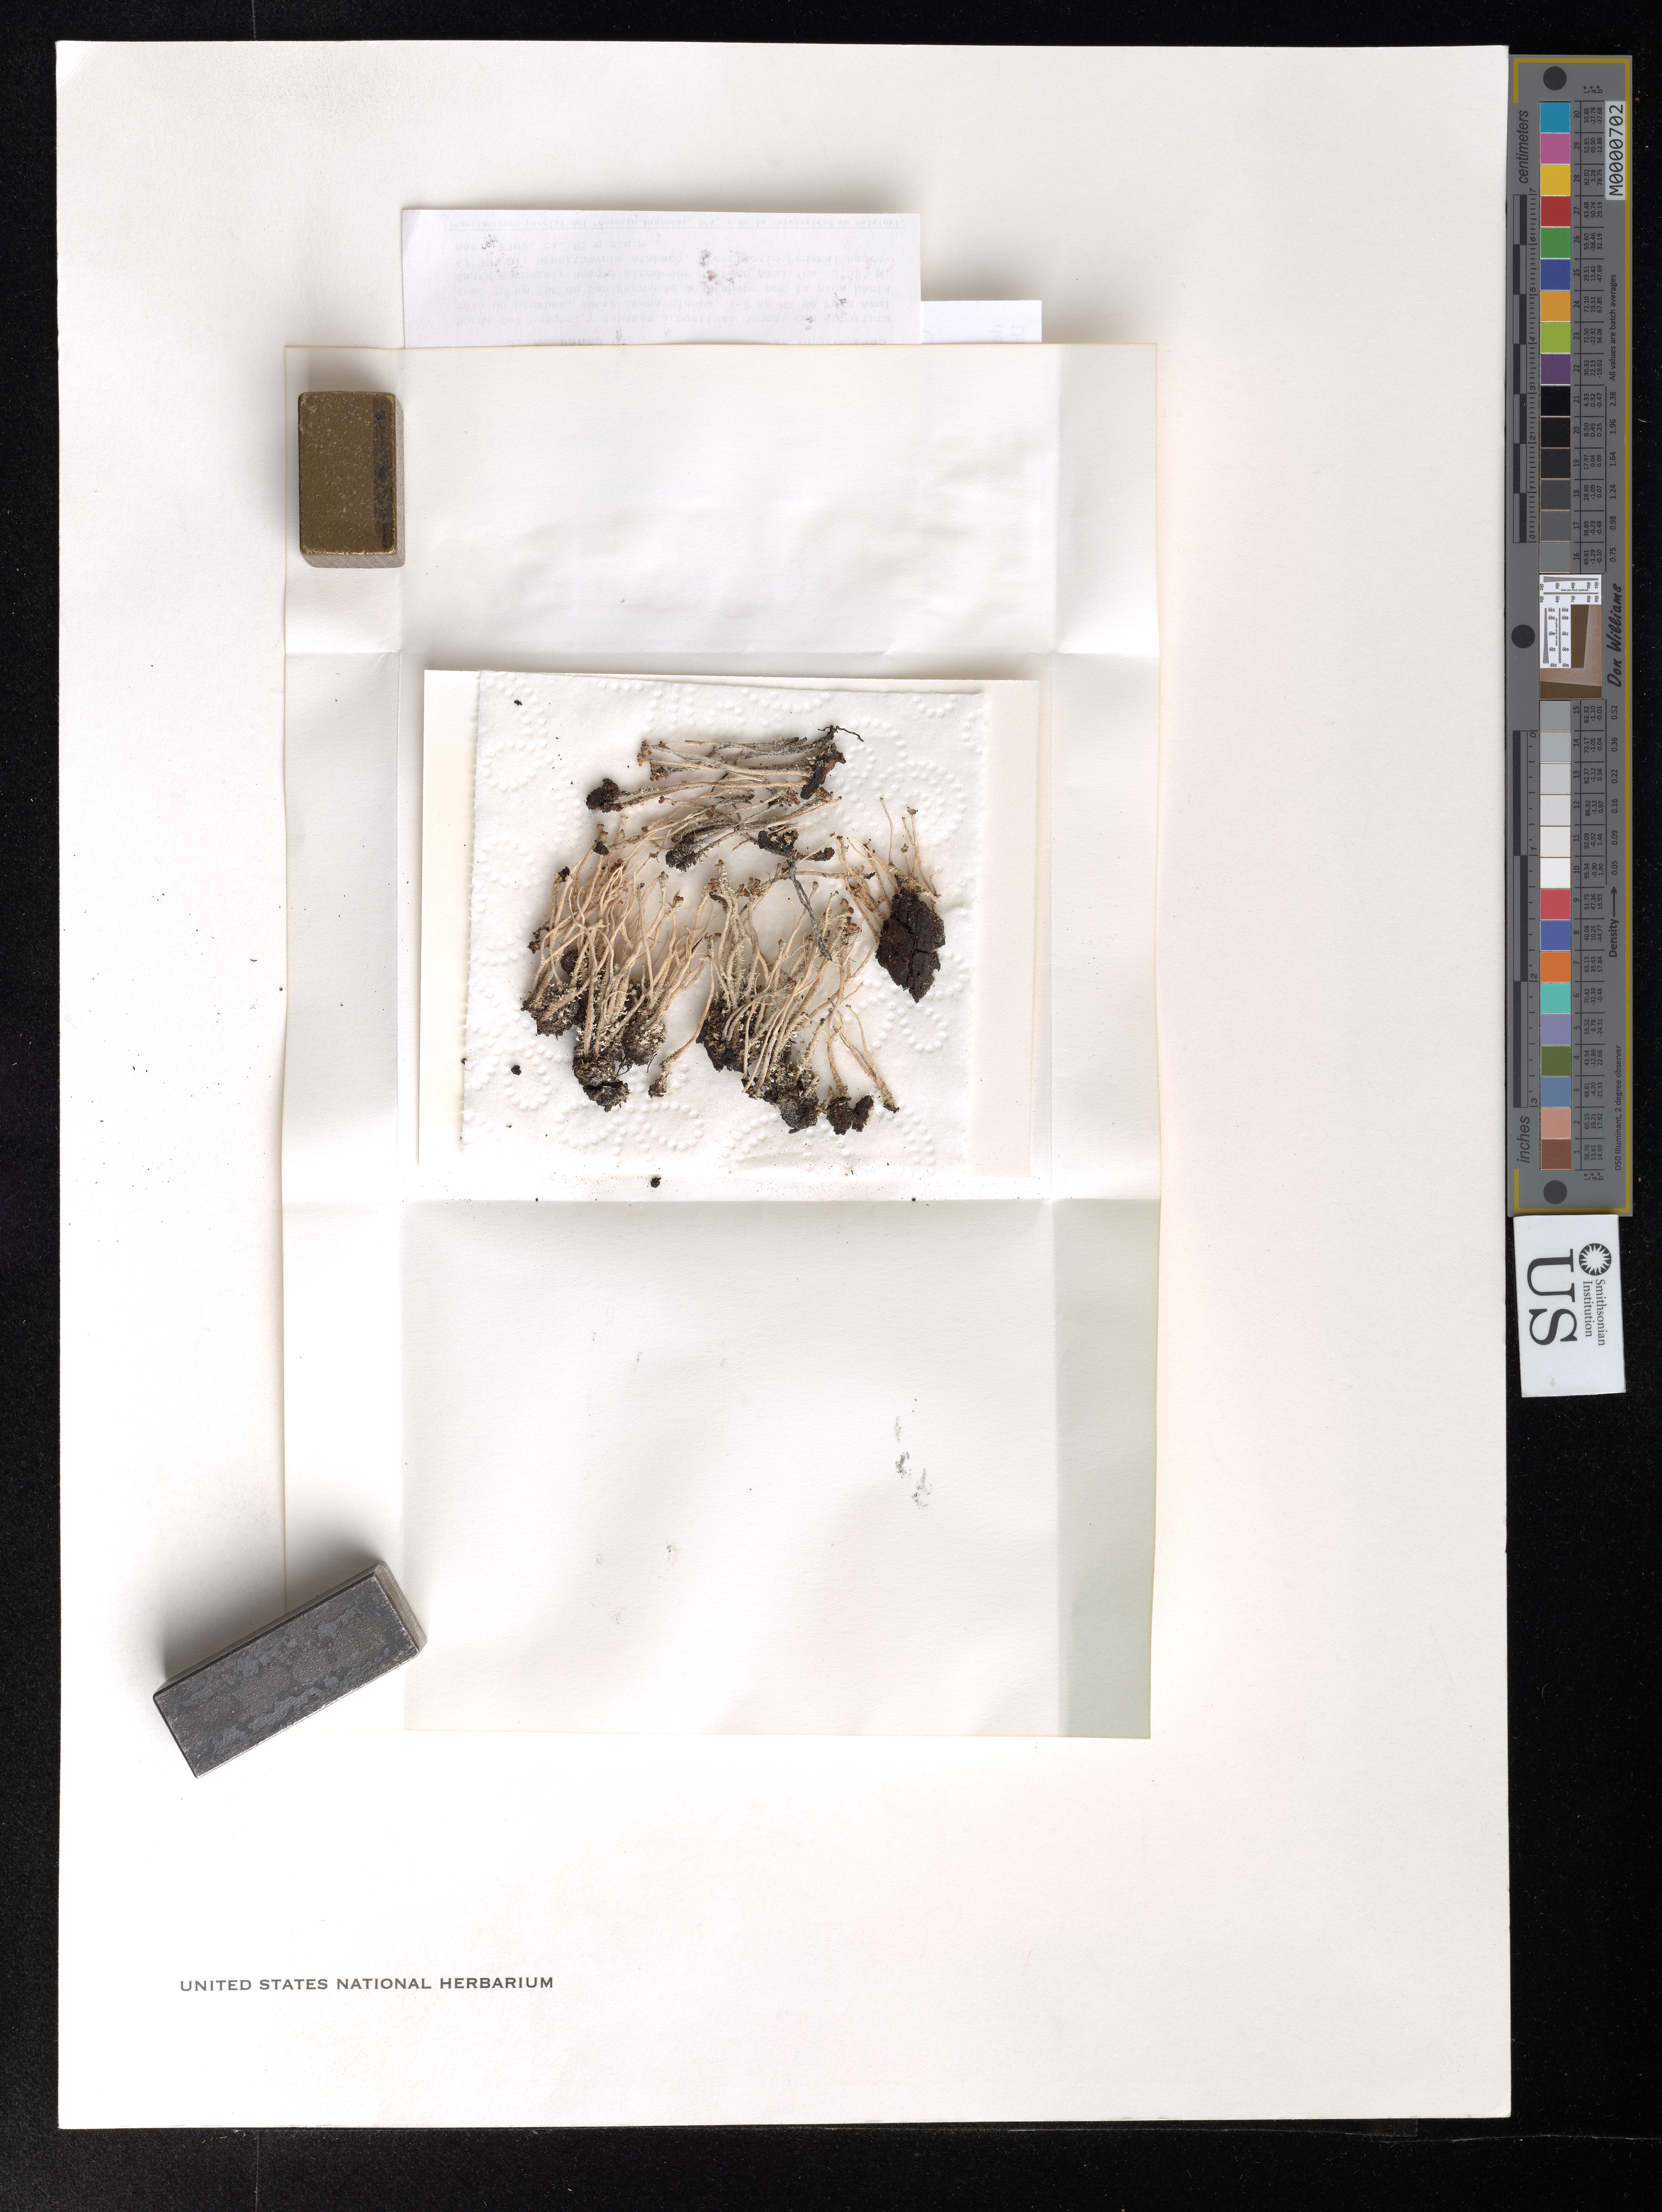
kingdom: Fungi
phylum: Ascomycota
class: Lecanoromycetes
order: Lecanorales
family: Cladoniaceae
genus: Cladonia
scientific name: Cladonia polyscypha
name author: Ahti & Xavier Filho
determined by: Ahti, Teuvo T.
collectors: S. S. Tillett, T. T. Ahti & J. Panza C.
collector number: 128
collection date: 1985-01-28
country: Venezuela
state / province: Amazonas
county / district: Atabapo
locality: Pozo Azul, 1-2 km NE (ca.10 km ESE de San Fernando de Atabapo por la pica hacia Santa Barbara); bosque alrededor de Pozo Azul.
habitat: Borde del bosque, y sabanas arbustivas densas con cobertura rala de hierbas, sobre arena blanca.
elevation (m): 85